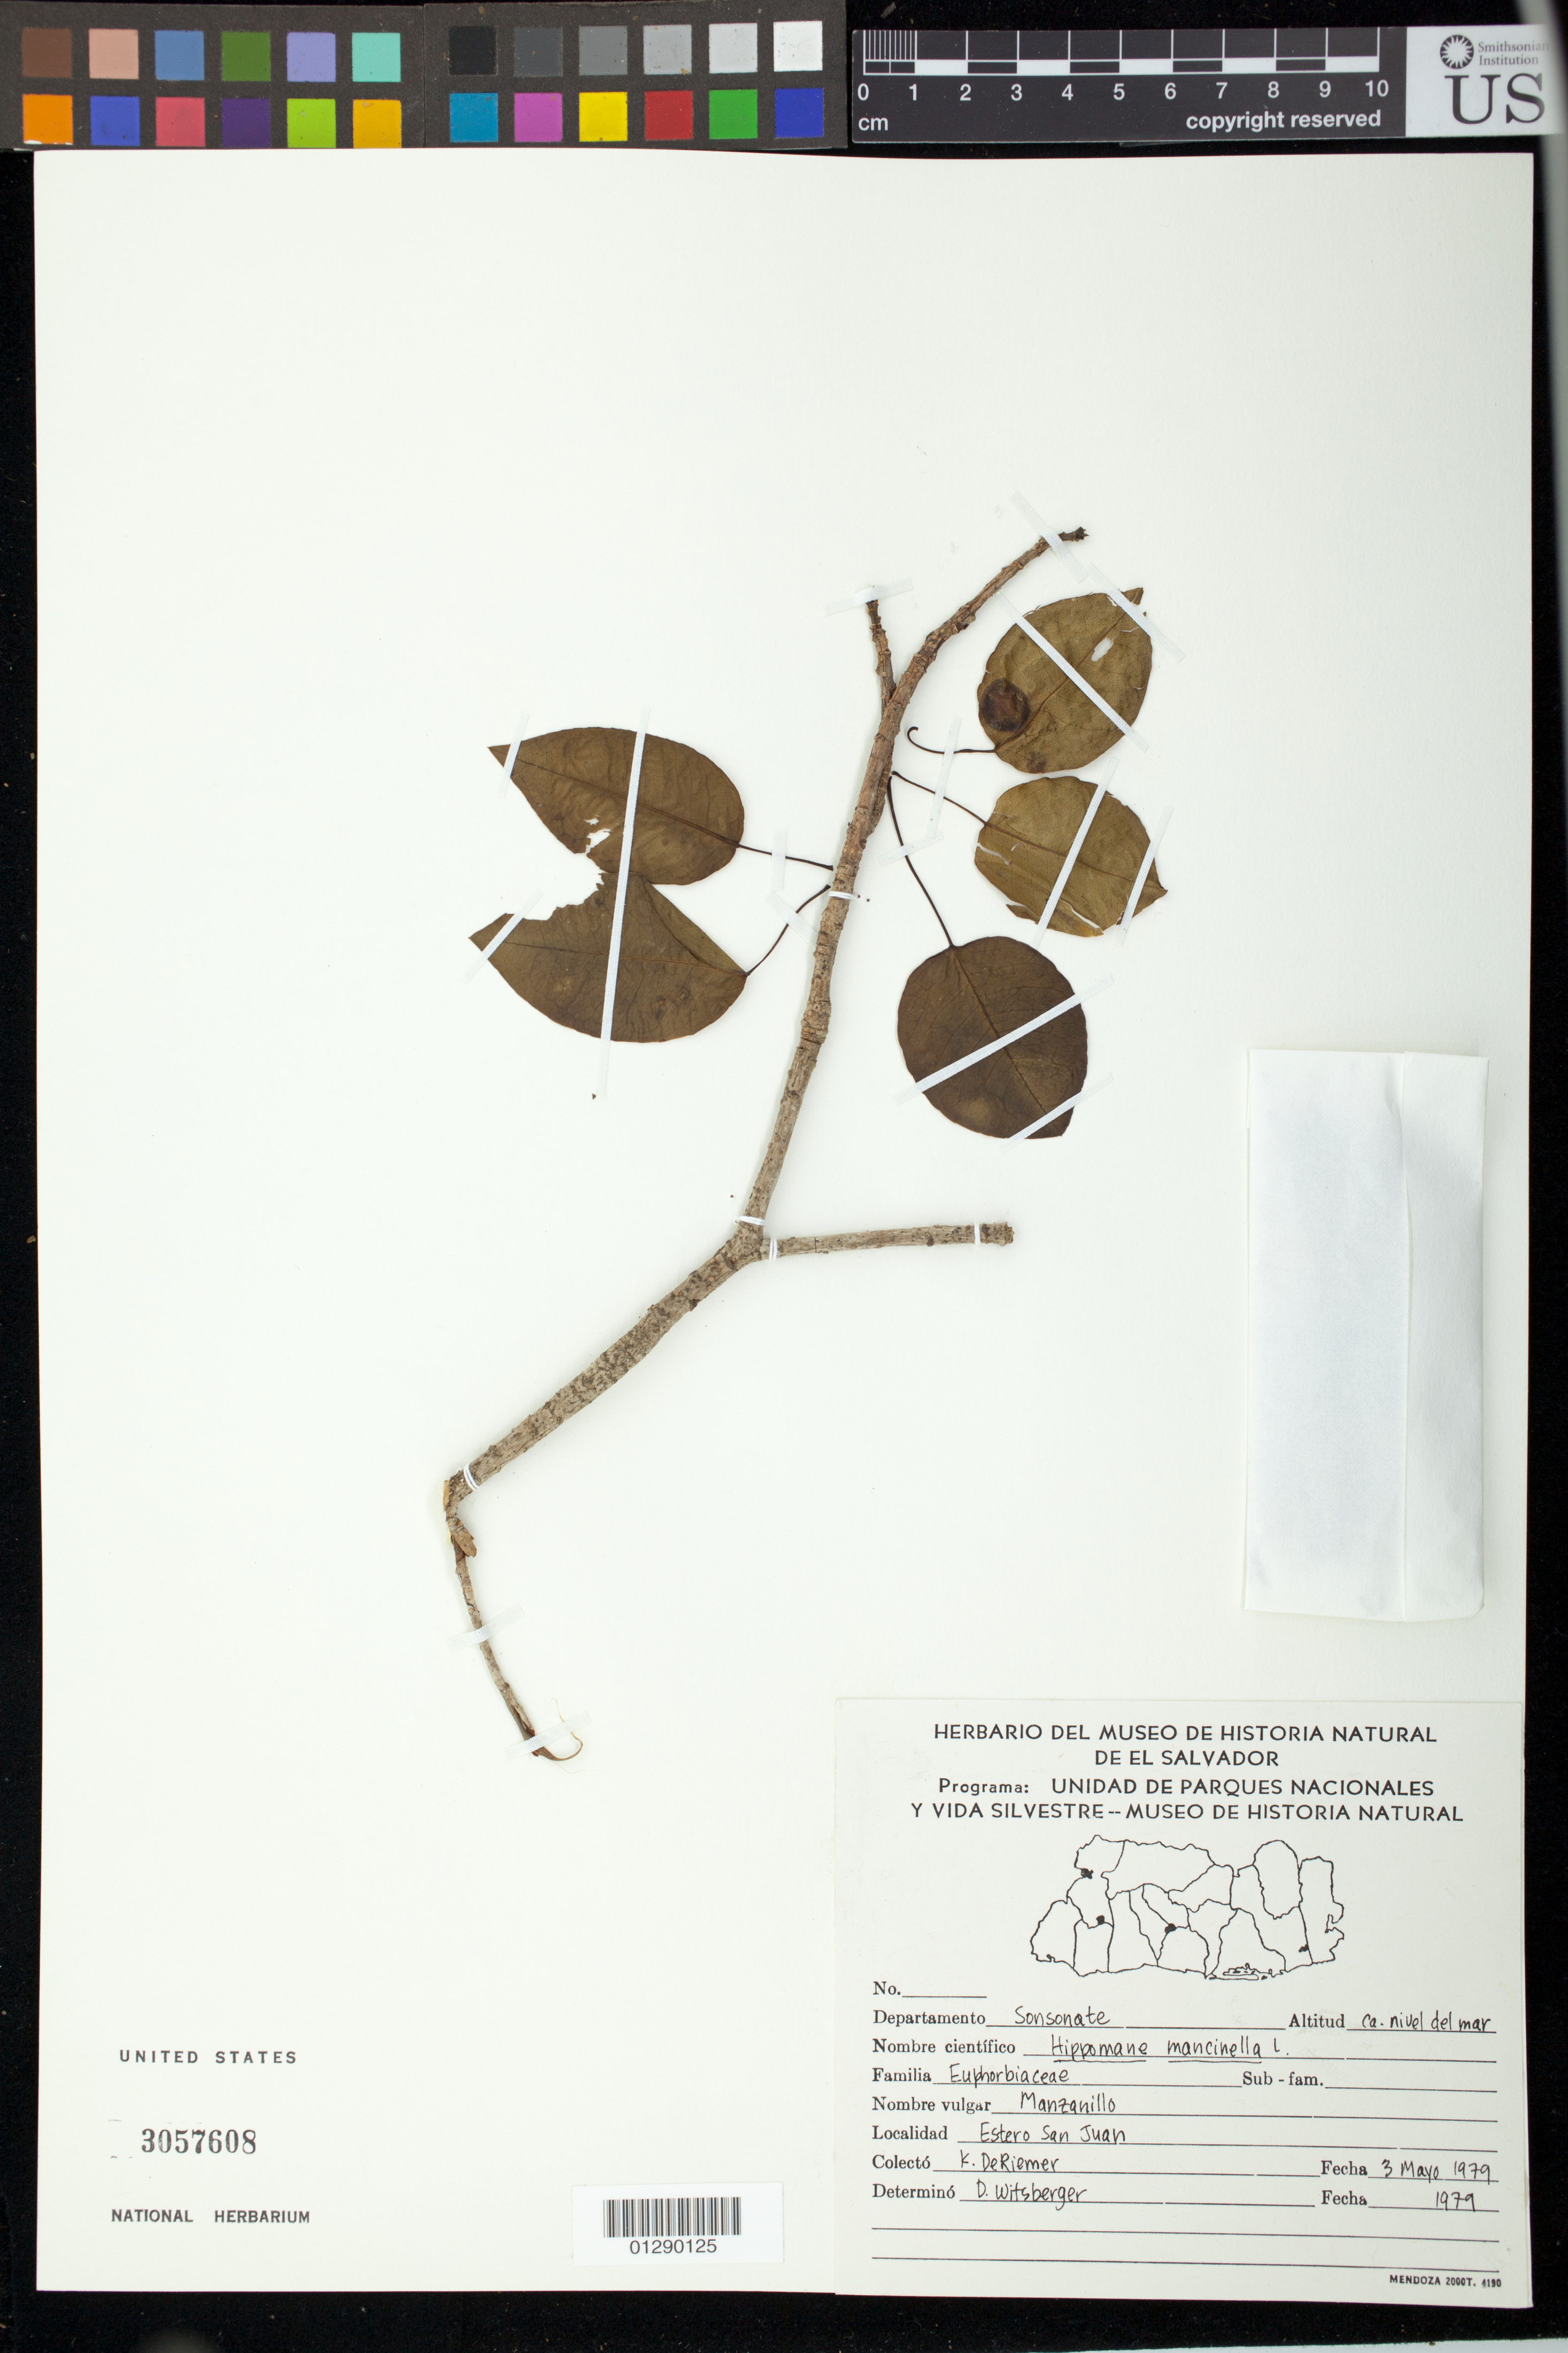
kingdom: Plantae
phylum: Tracheophyta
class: Magnoliopsida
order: Malpighiales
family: Euphorbiaceae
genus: Hippomane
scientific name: Hippomane mancinella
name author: L.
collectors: K. DeRiemer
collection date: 1979-05-03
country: El Salvador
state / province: Sonsonate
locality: Estero San Juan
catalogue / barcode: US 3057608